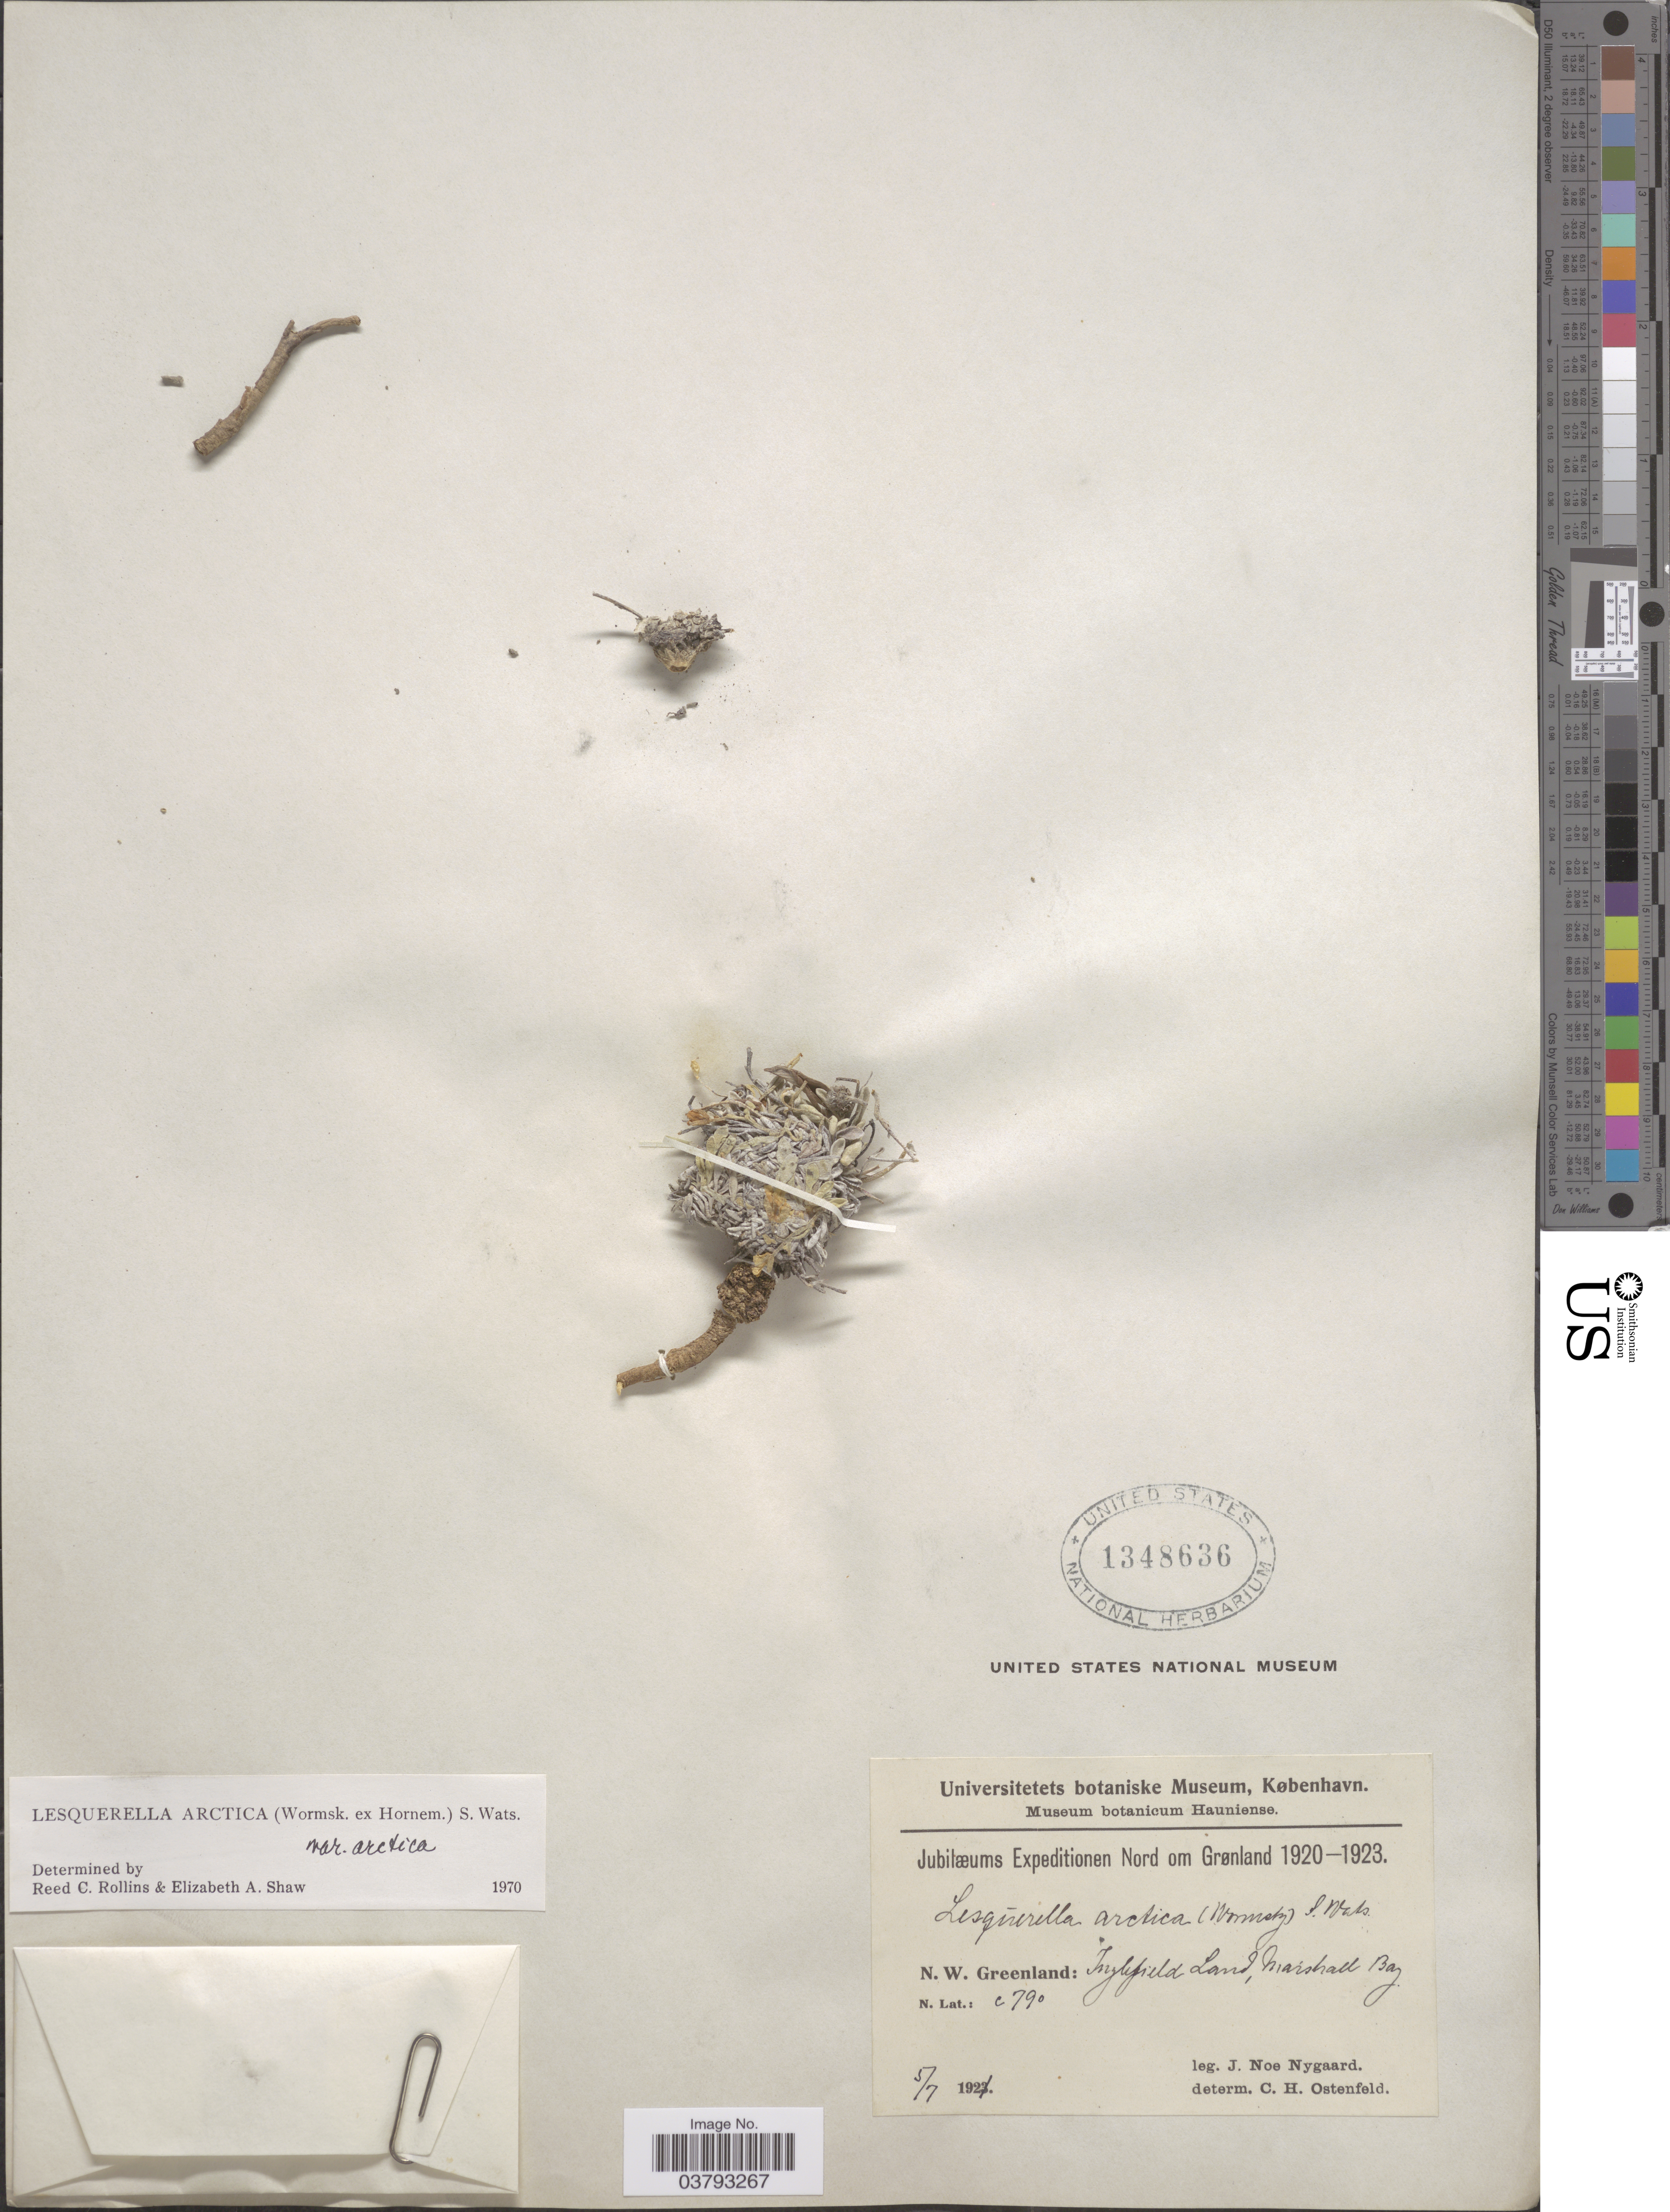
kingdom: Plantae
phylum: Tracheophyta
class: Magnoliopsida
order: Brassicales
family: Brassicaceae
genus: Lesquerella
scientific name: Lesquerella arctica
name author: (Wormsk. ex Hornem.) S. Watson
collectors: J. Nygaard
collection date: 1921-07-05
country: Greenland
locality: Nord om Grønland. N. W. Greenland: Inglefield Land, Marshall Bay.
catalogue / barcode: US 1348636